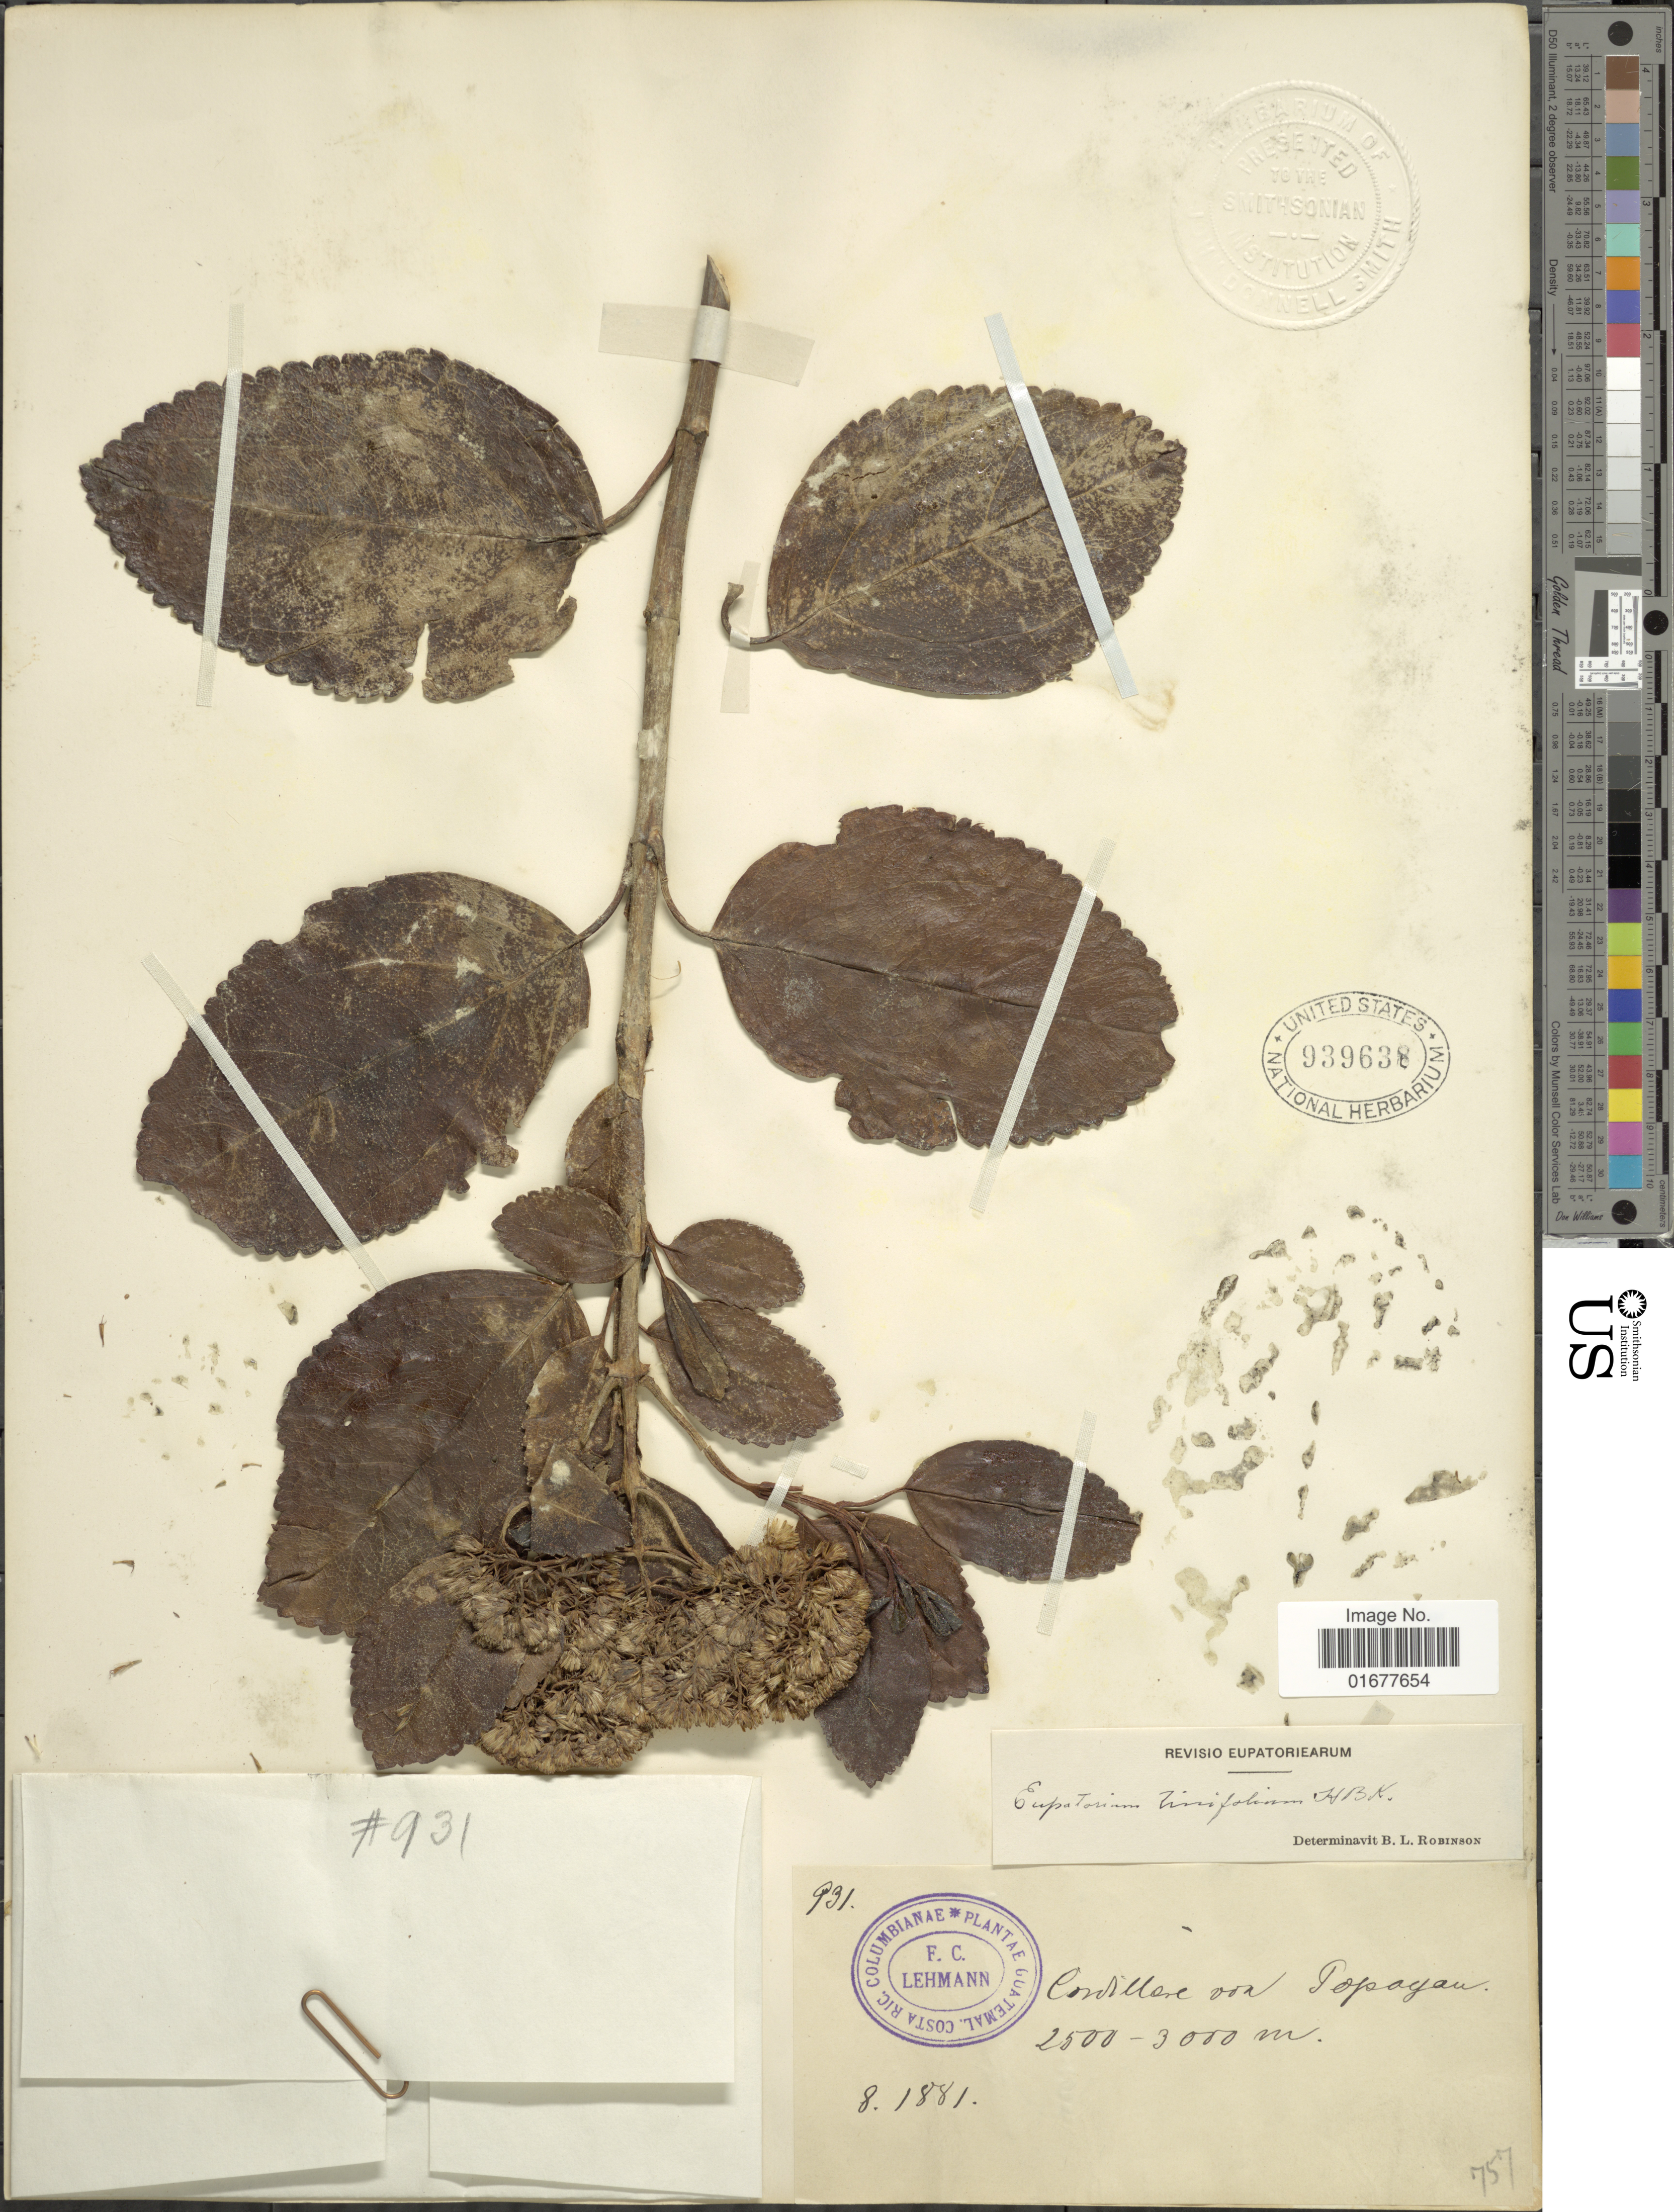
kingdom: Plantae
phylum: Tracheophyta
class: Magnoliopsida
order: Asterales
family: Asteraceae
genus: Ageratina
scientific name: Ageratina tinifolia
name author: (Kunth) R.M. King & H. Rob.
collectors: F. C. Lehmann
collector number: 931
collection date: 1881-08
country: Colombia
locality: Cordillera von Popayan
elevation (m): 2500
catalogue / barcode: US 939638